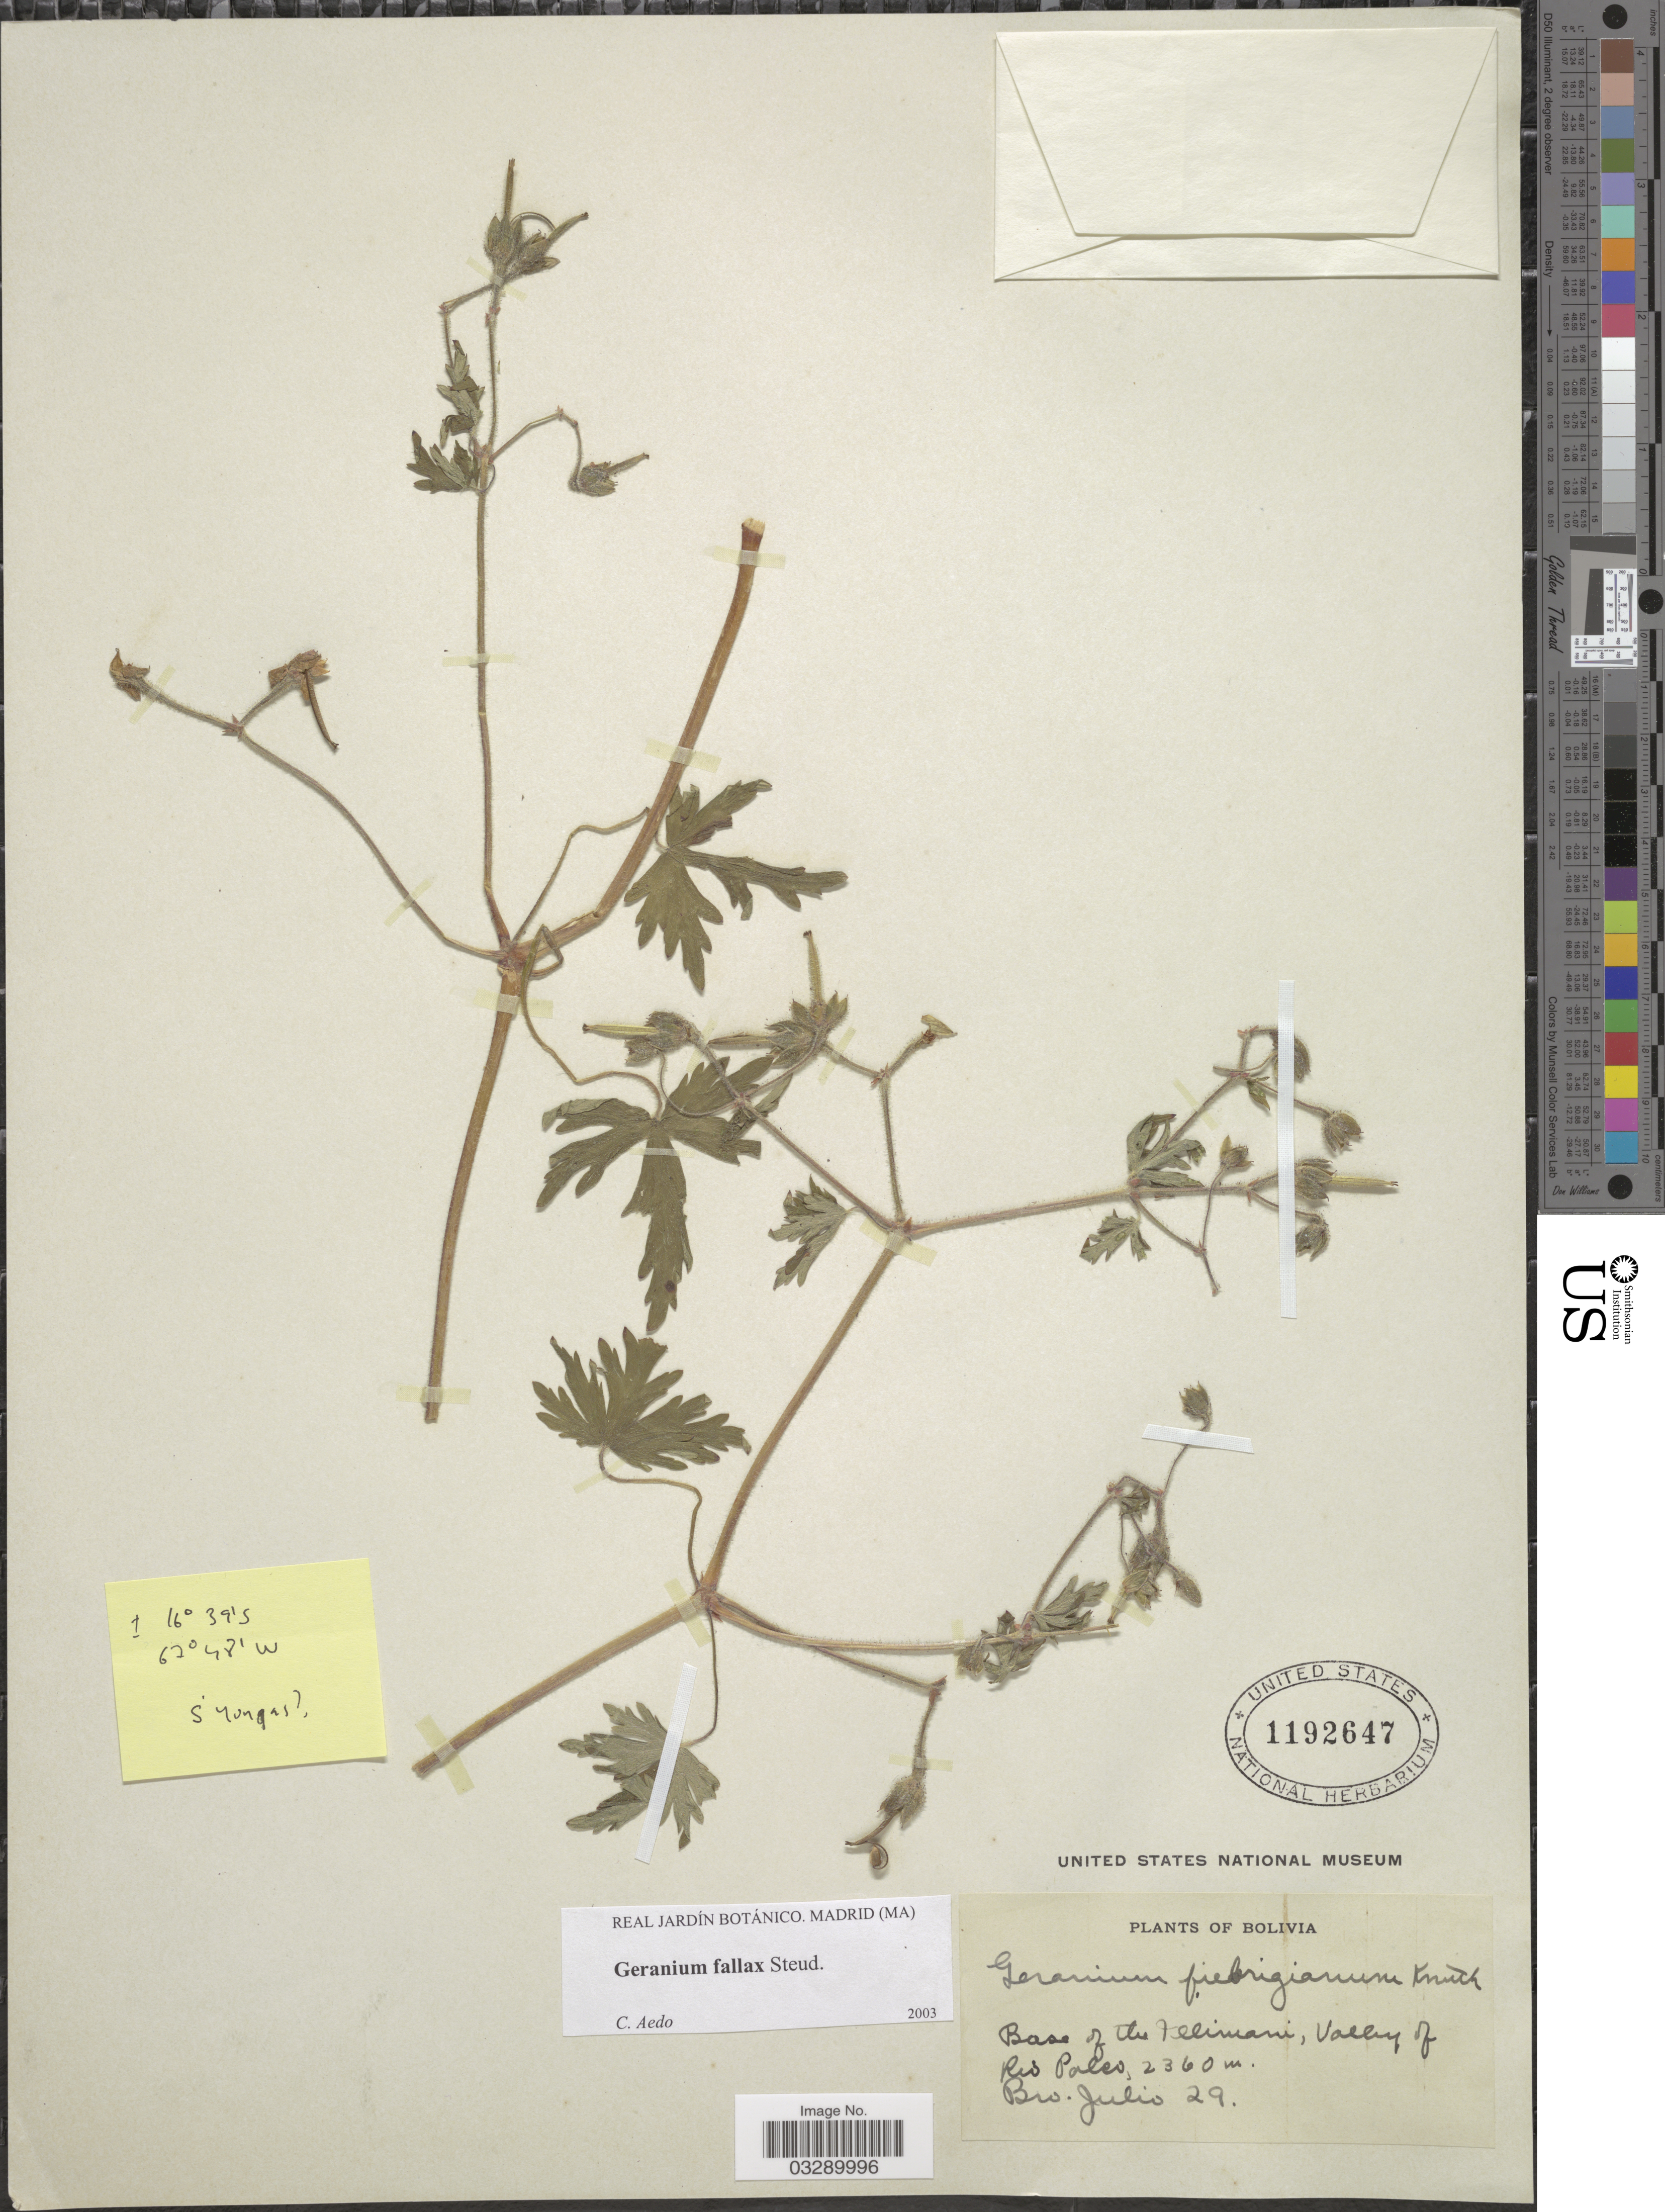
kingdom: Plantae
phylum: Tracheophyta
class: Magnoliopsida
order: Geraniales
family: Geraniaceae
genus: Geranium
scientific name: Geranium fallax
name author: Steud.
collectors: Bro. Julio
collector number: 29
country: Bolivia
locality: Base of the Illimani, valley of Rio Palca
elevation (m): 2360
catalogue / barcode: US 1192647